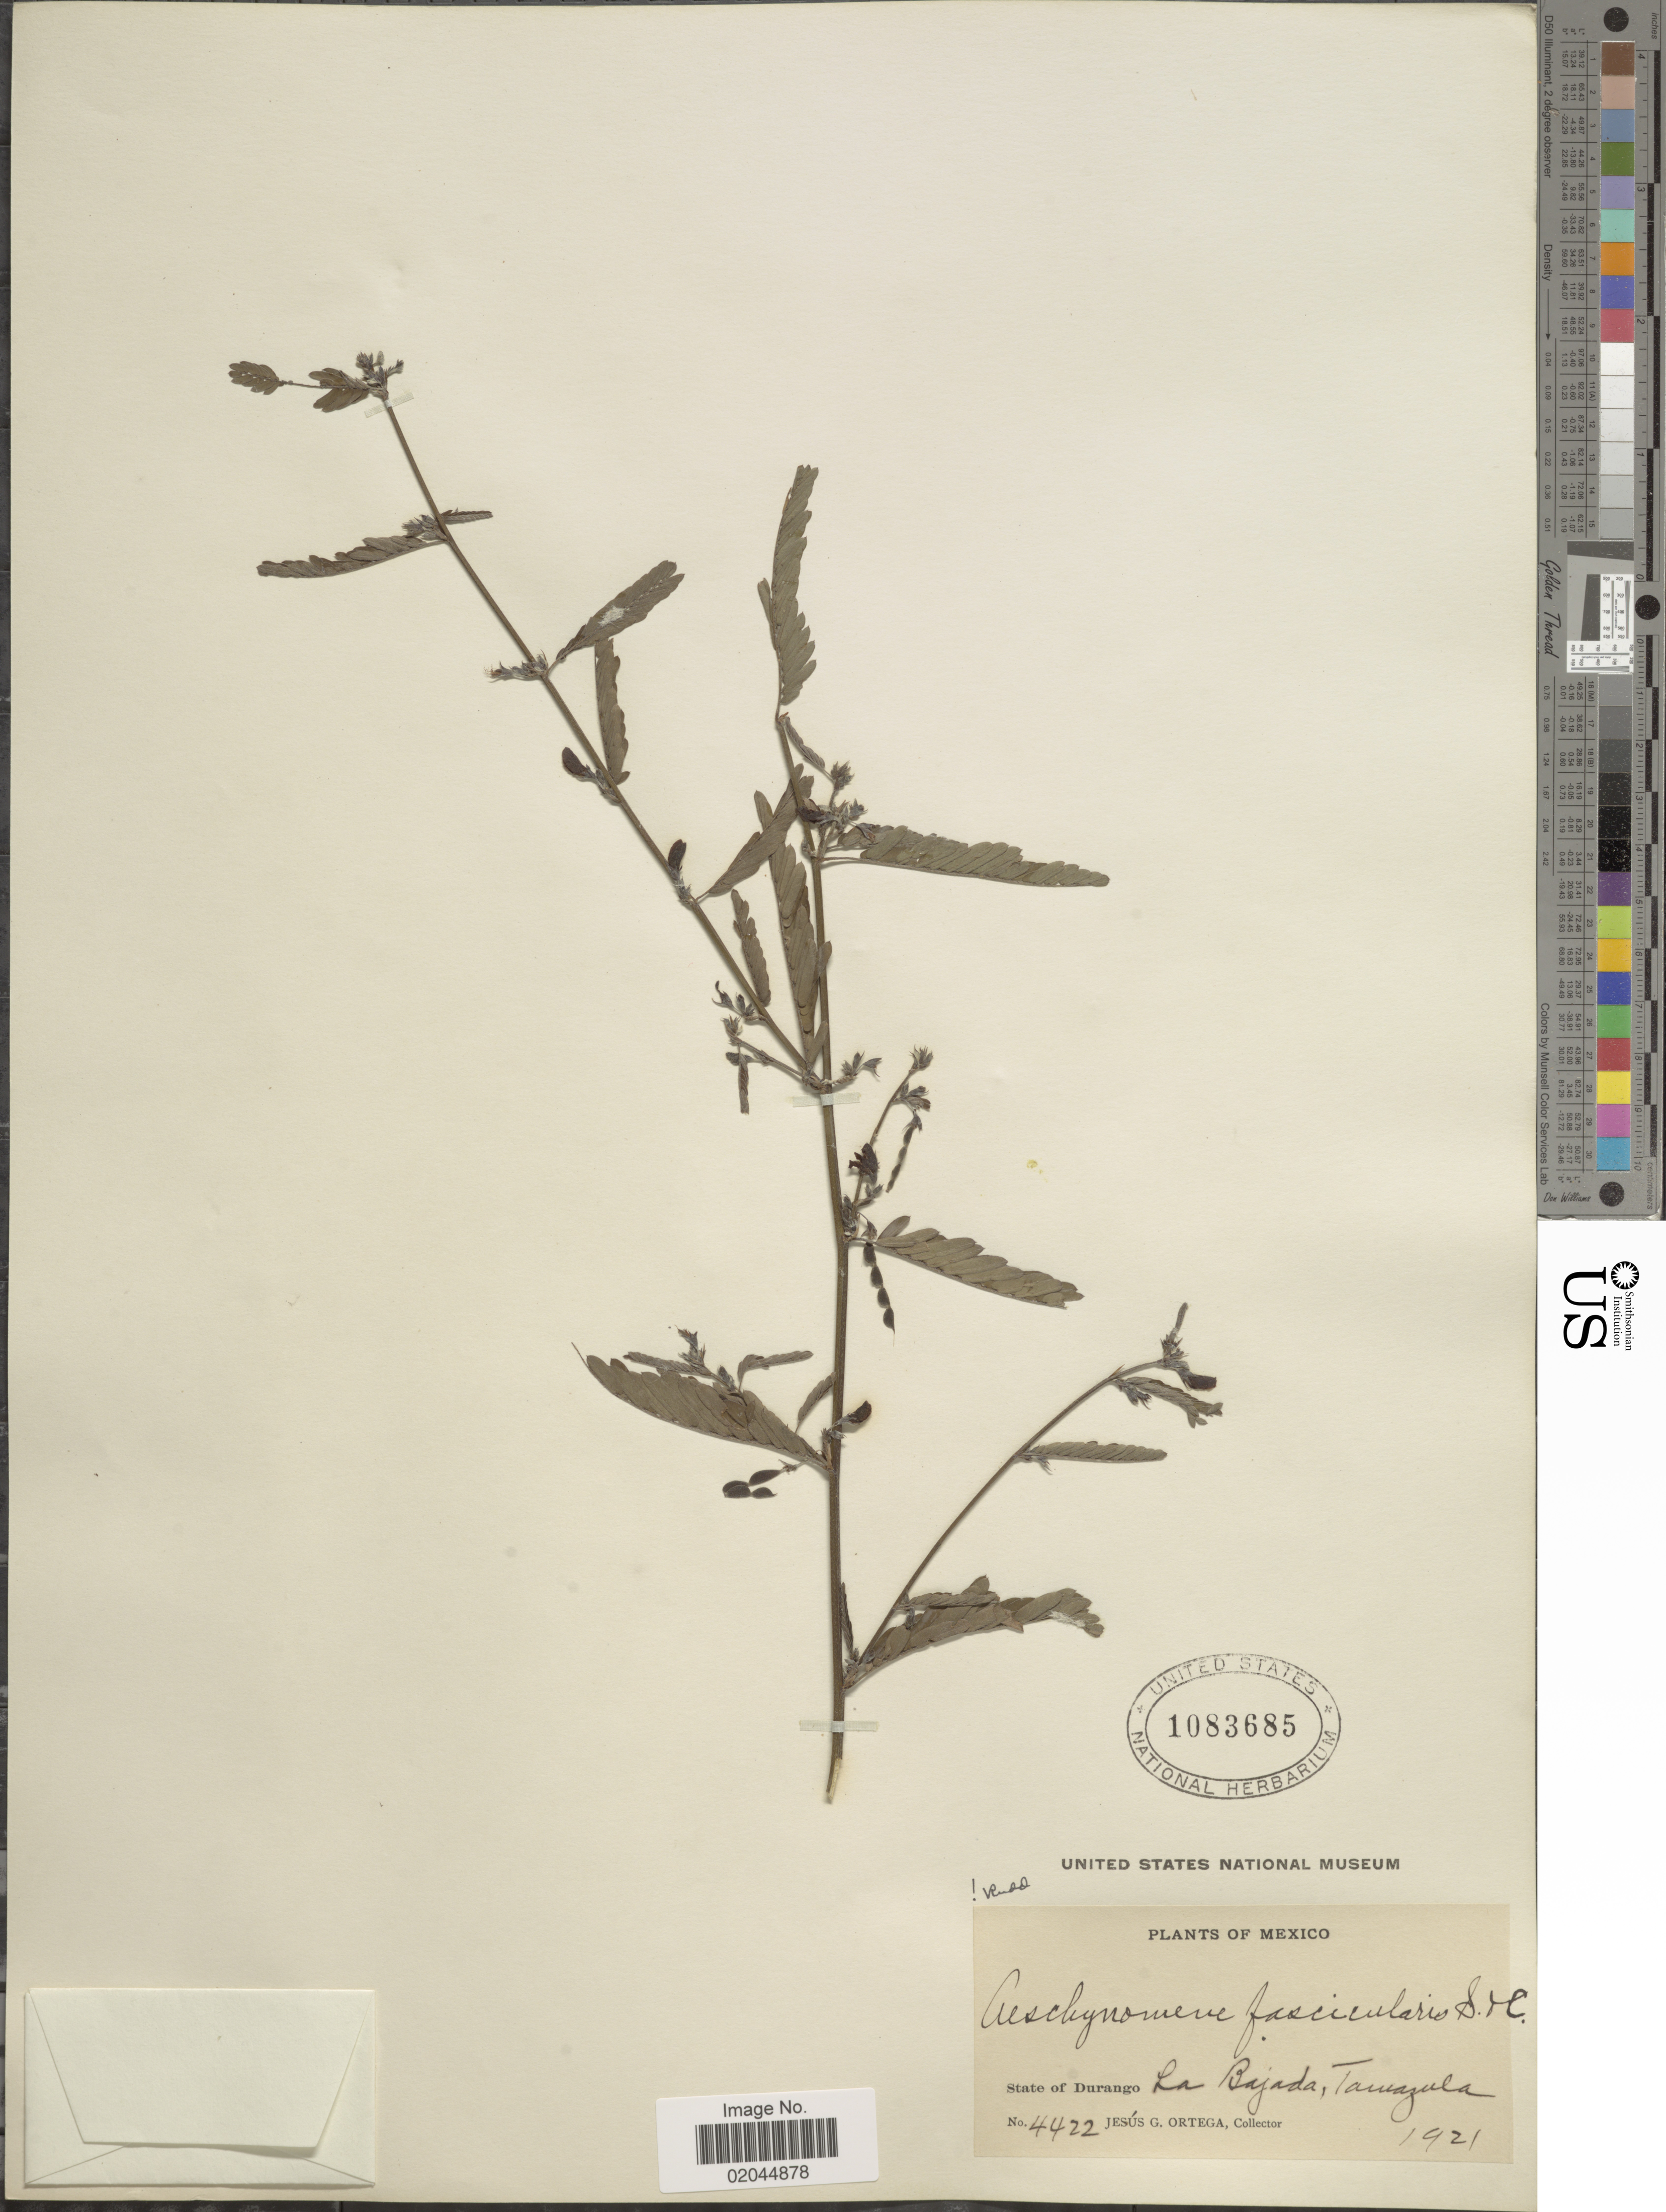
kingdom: Plantae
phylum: Tracheophyta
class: Magnoliopsida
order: Fabales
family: Fabaceae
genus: Aeschynomene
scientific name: Aeschynomene fascicularis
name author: Schltdl. & Cham.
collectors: J. Ortega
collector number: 4422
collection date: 1921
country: Mexico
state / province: Durango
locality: La Bajada, Tawazula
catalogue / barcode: US 1083685